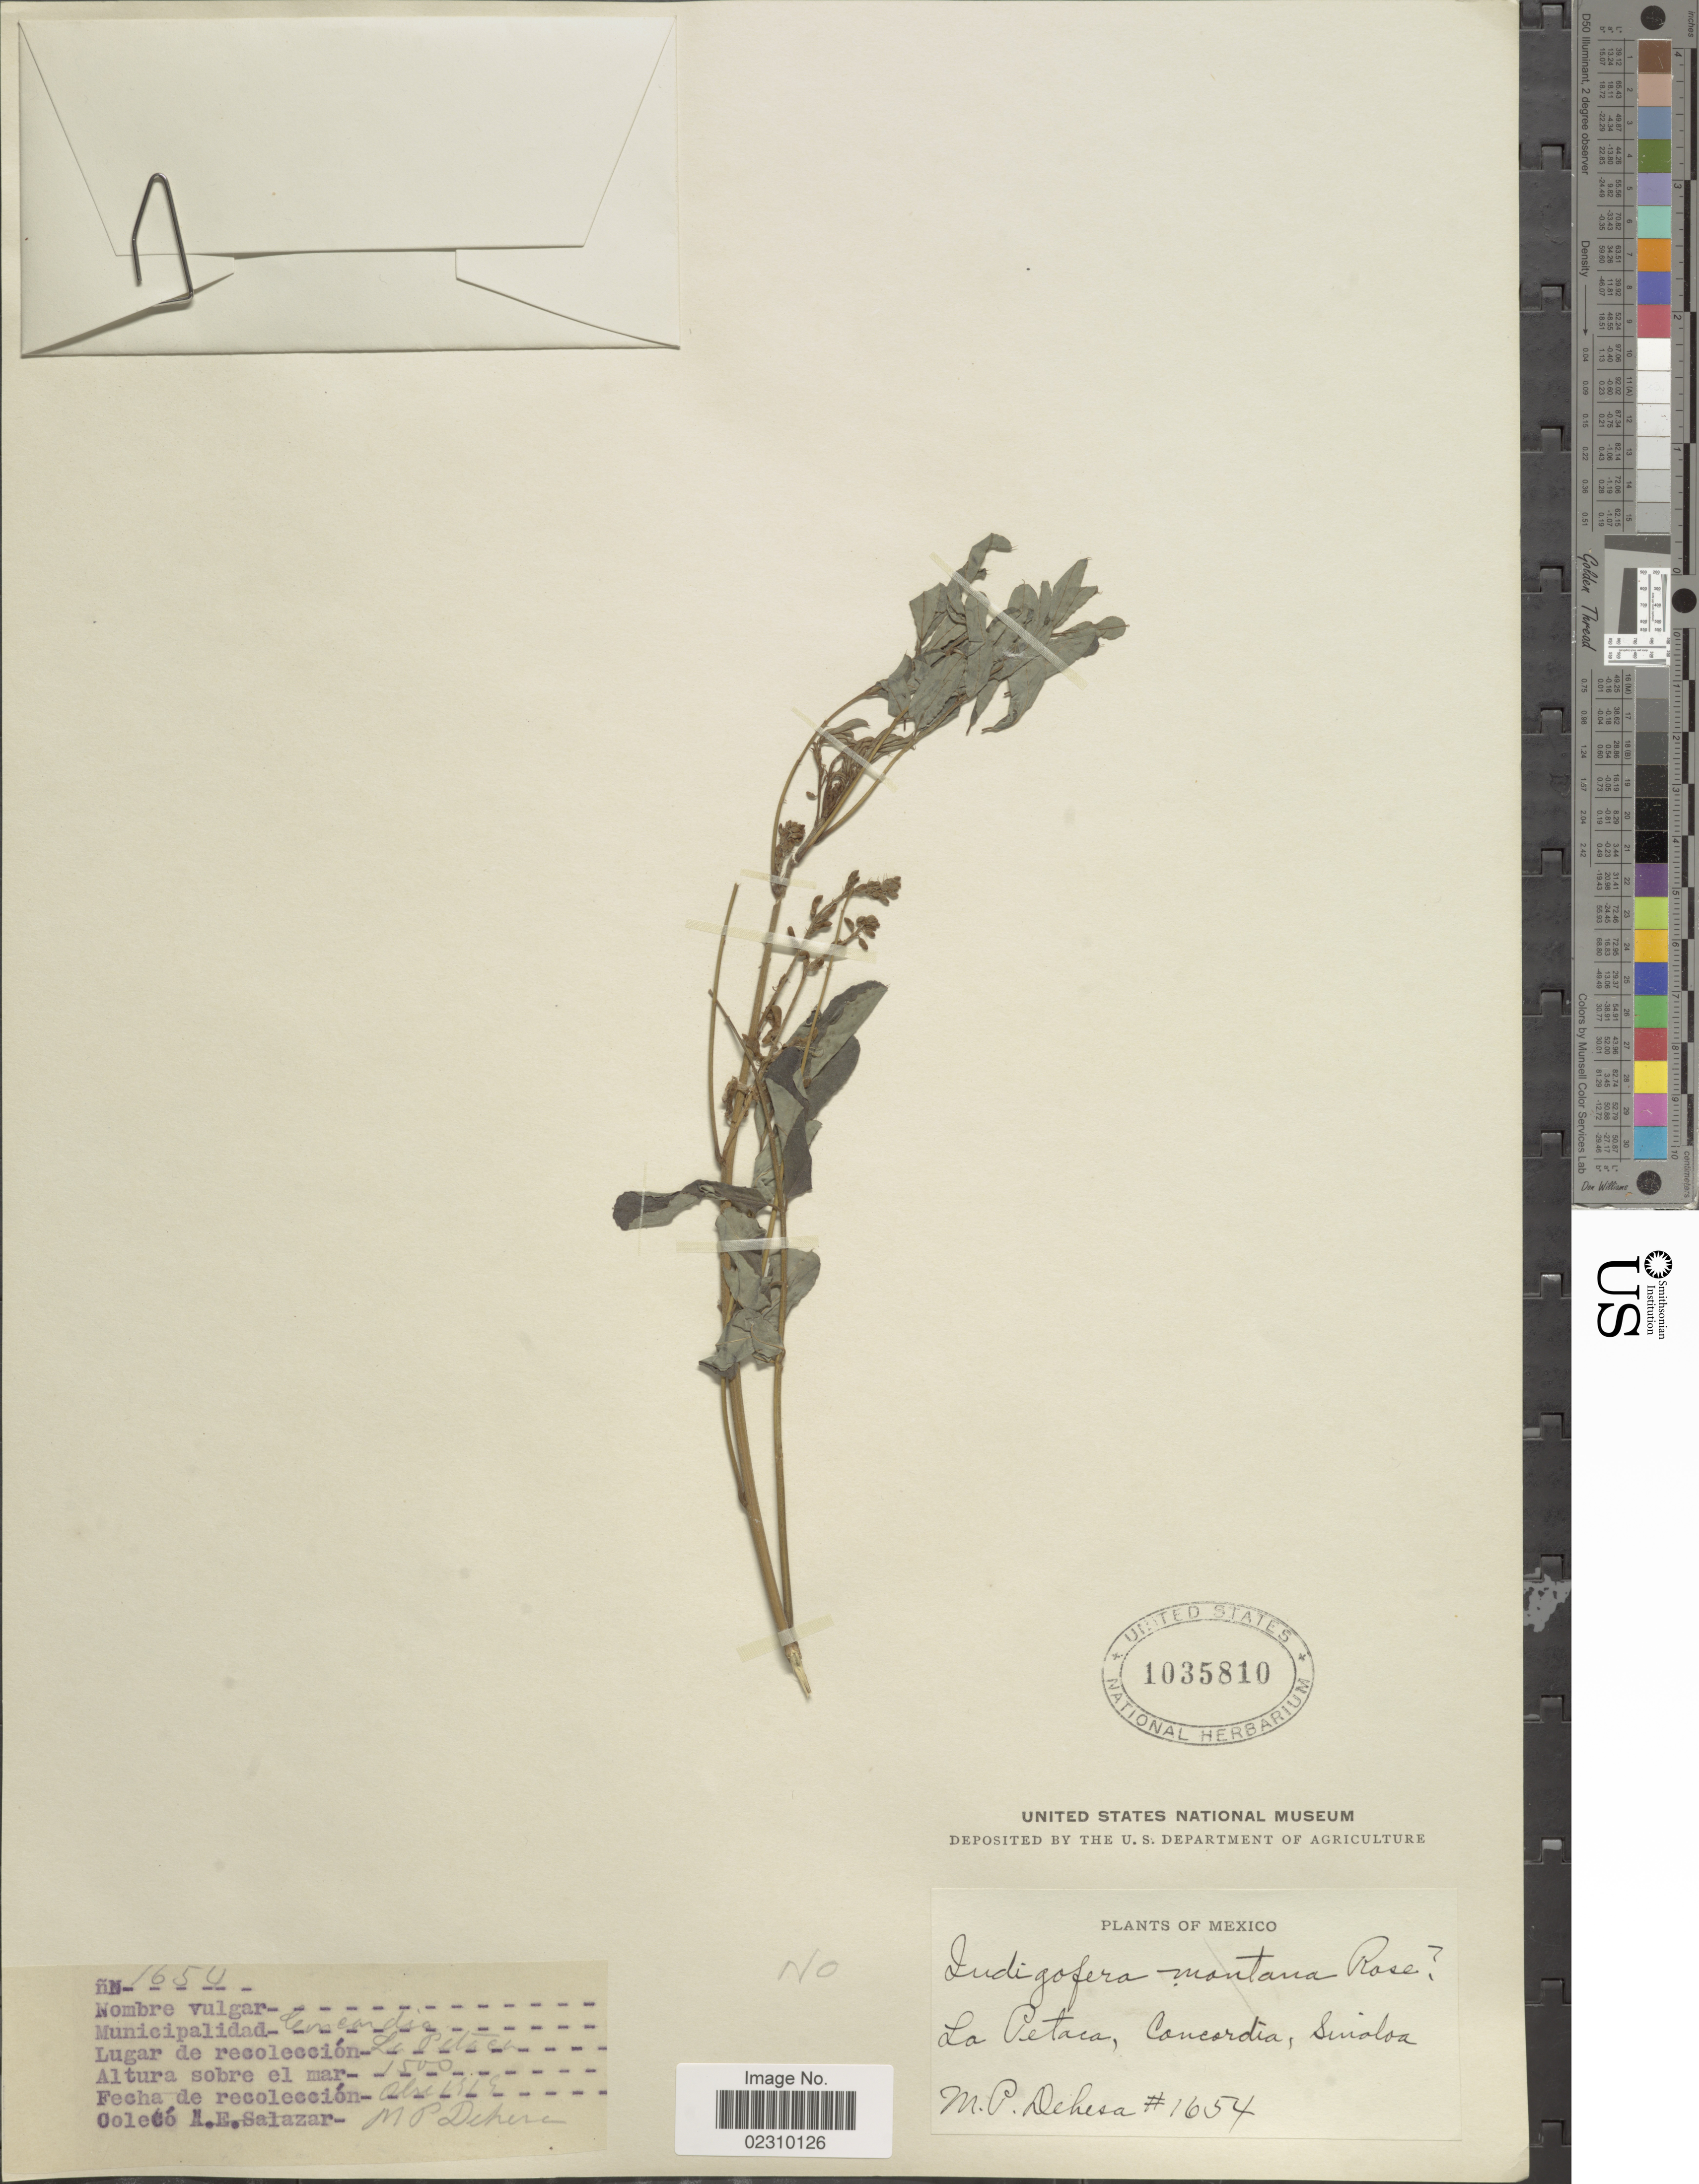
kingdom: Plantae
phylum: Tracheophyta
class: Magnoliopsida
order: Fabales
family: Fabaceae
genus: Indigofera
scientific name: Indigofera sp.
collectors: M. Dehesa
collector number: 1654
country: Mexico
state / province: Sinaloa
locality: Mexico, La Petaca,Concordia, Sinaloa.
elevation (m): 1500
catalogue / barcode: US 1035810